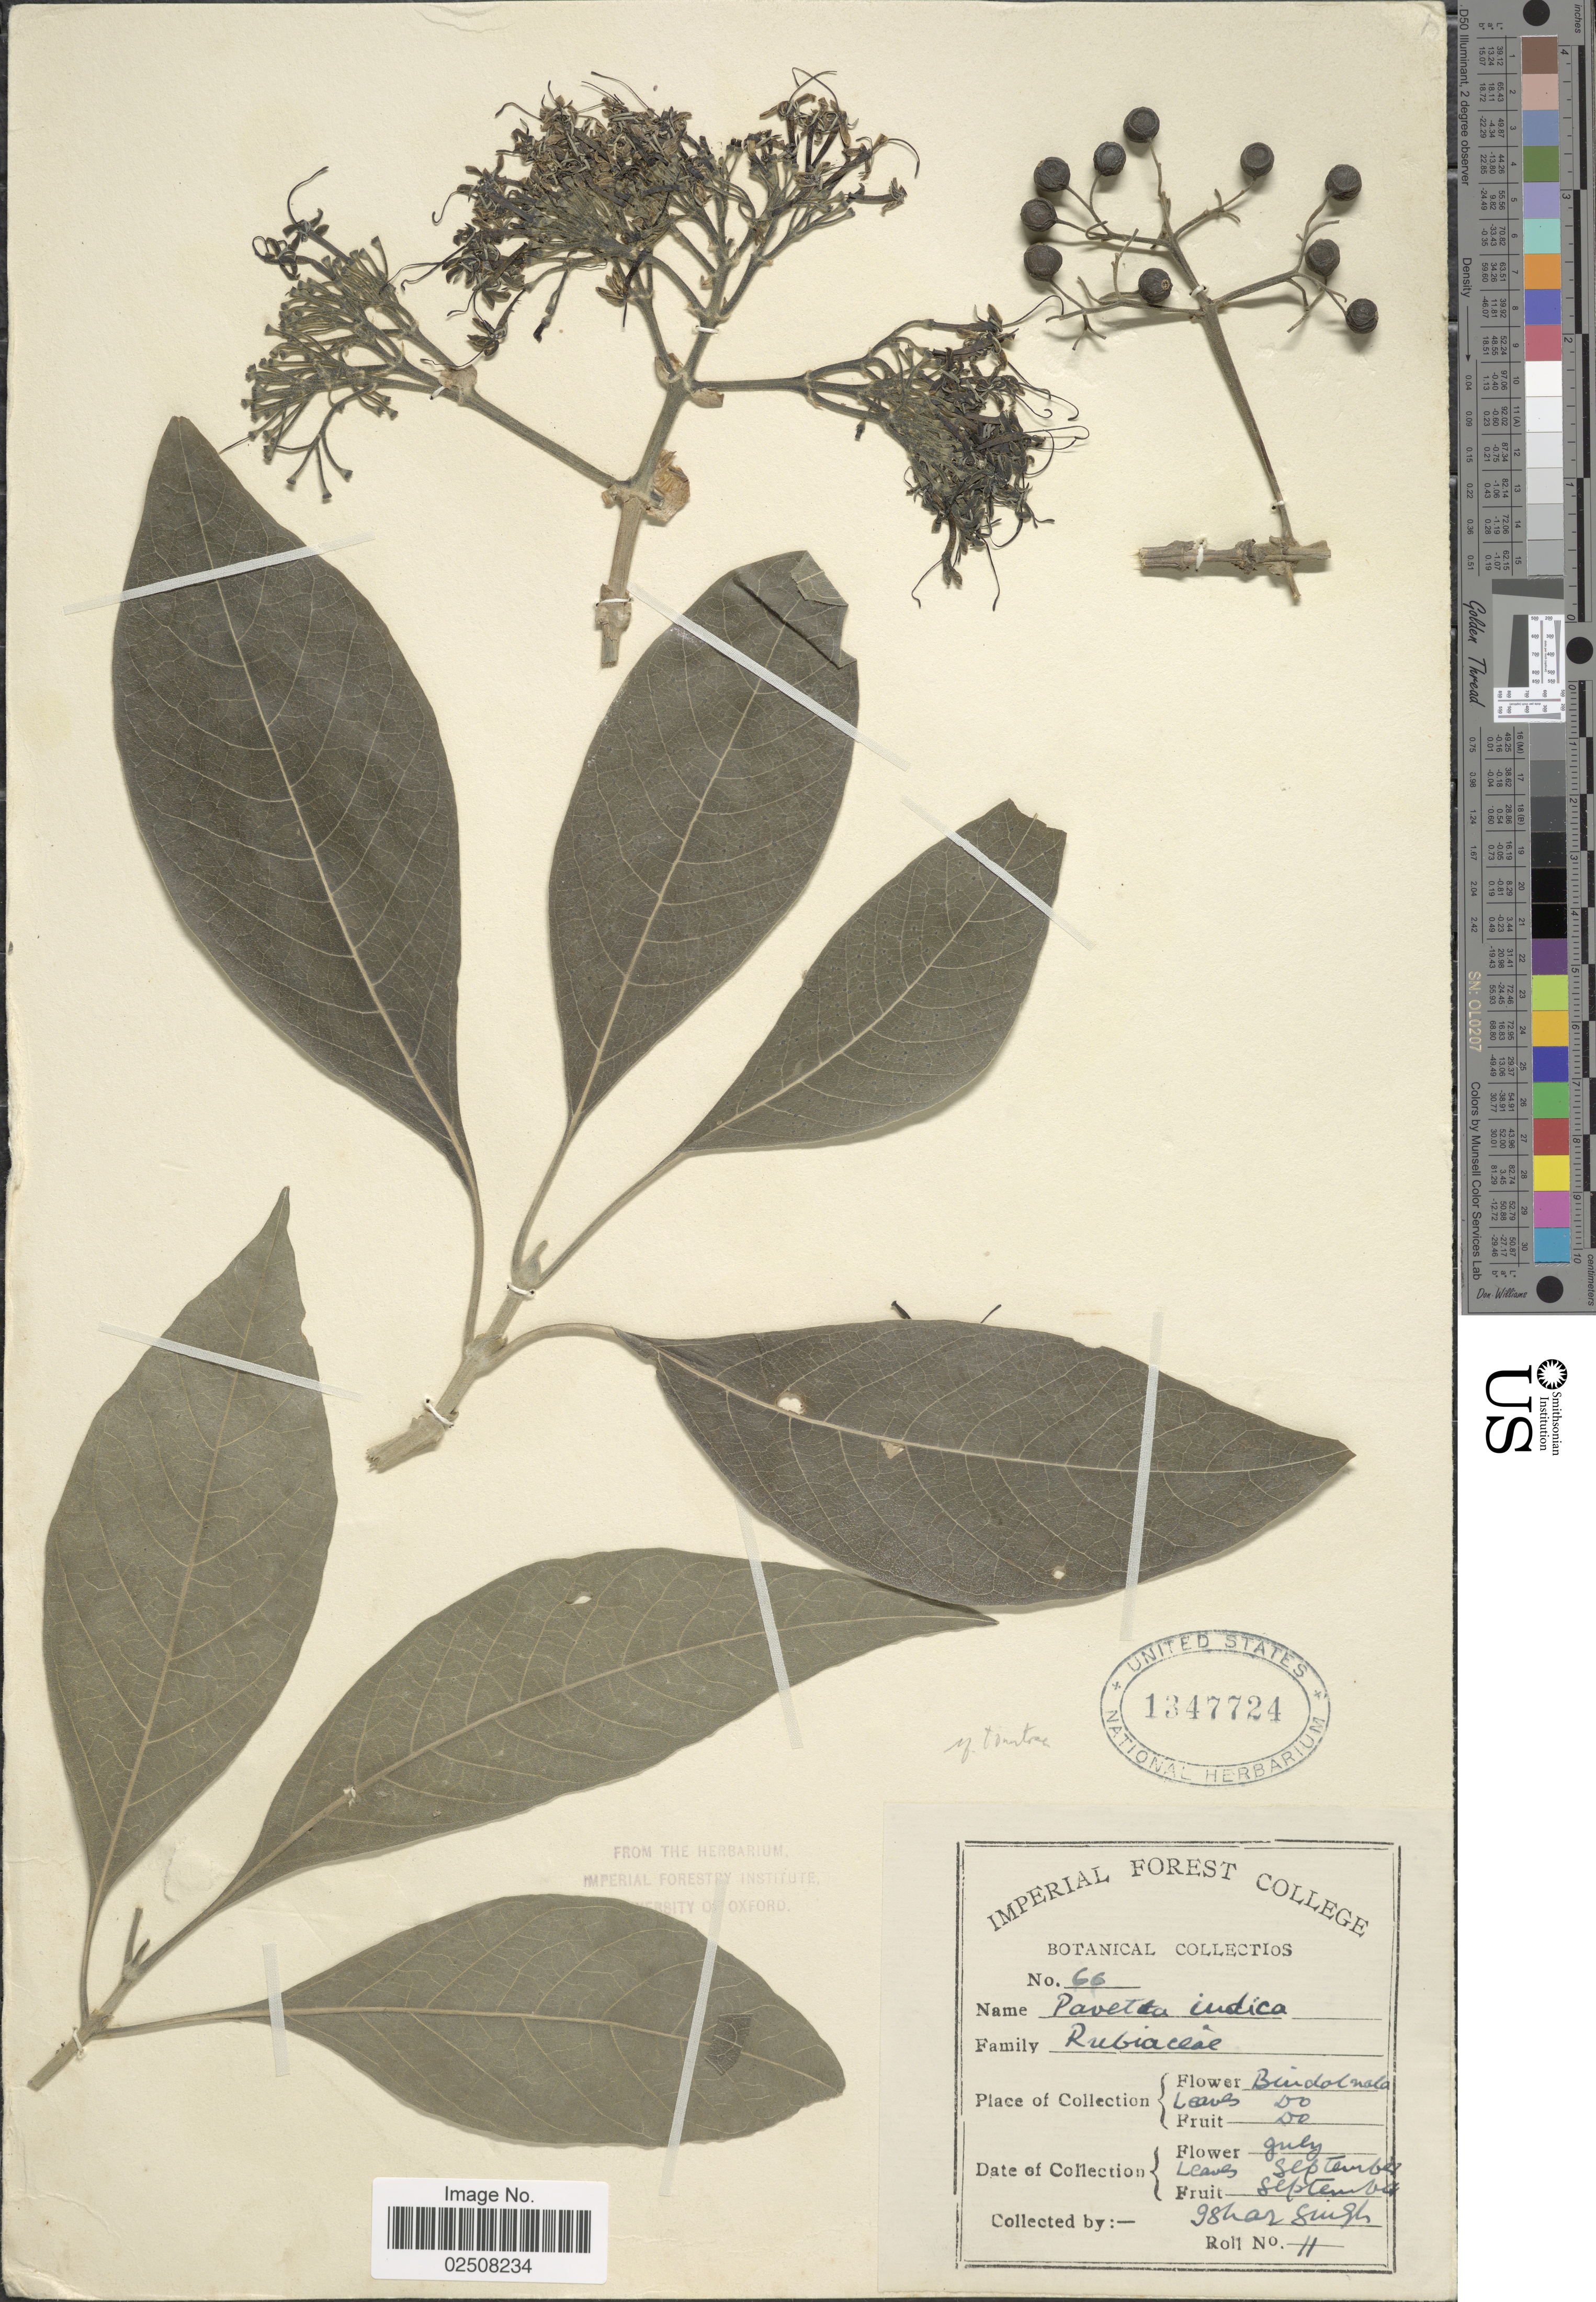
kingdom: Plantae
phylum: Tracheophyta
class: Magnoliopsida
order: Gentianales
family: Rubiaceae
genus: Pavetta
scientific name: Pavetta tomentosa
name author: Roxb. ex Sm.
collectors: Singh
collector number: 66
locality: Bindolnala [interpreted]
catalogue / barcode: US 1347724